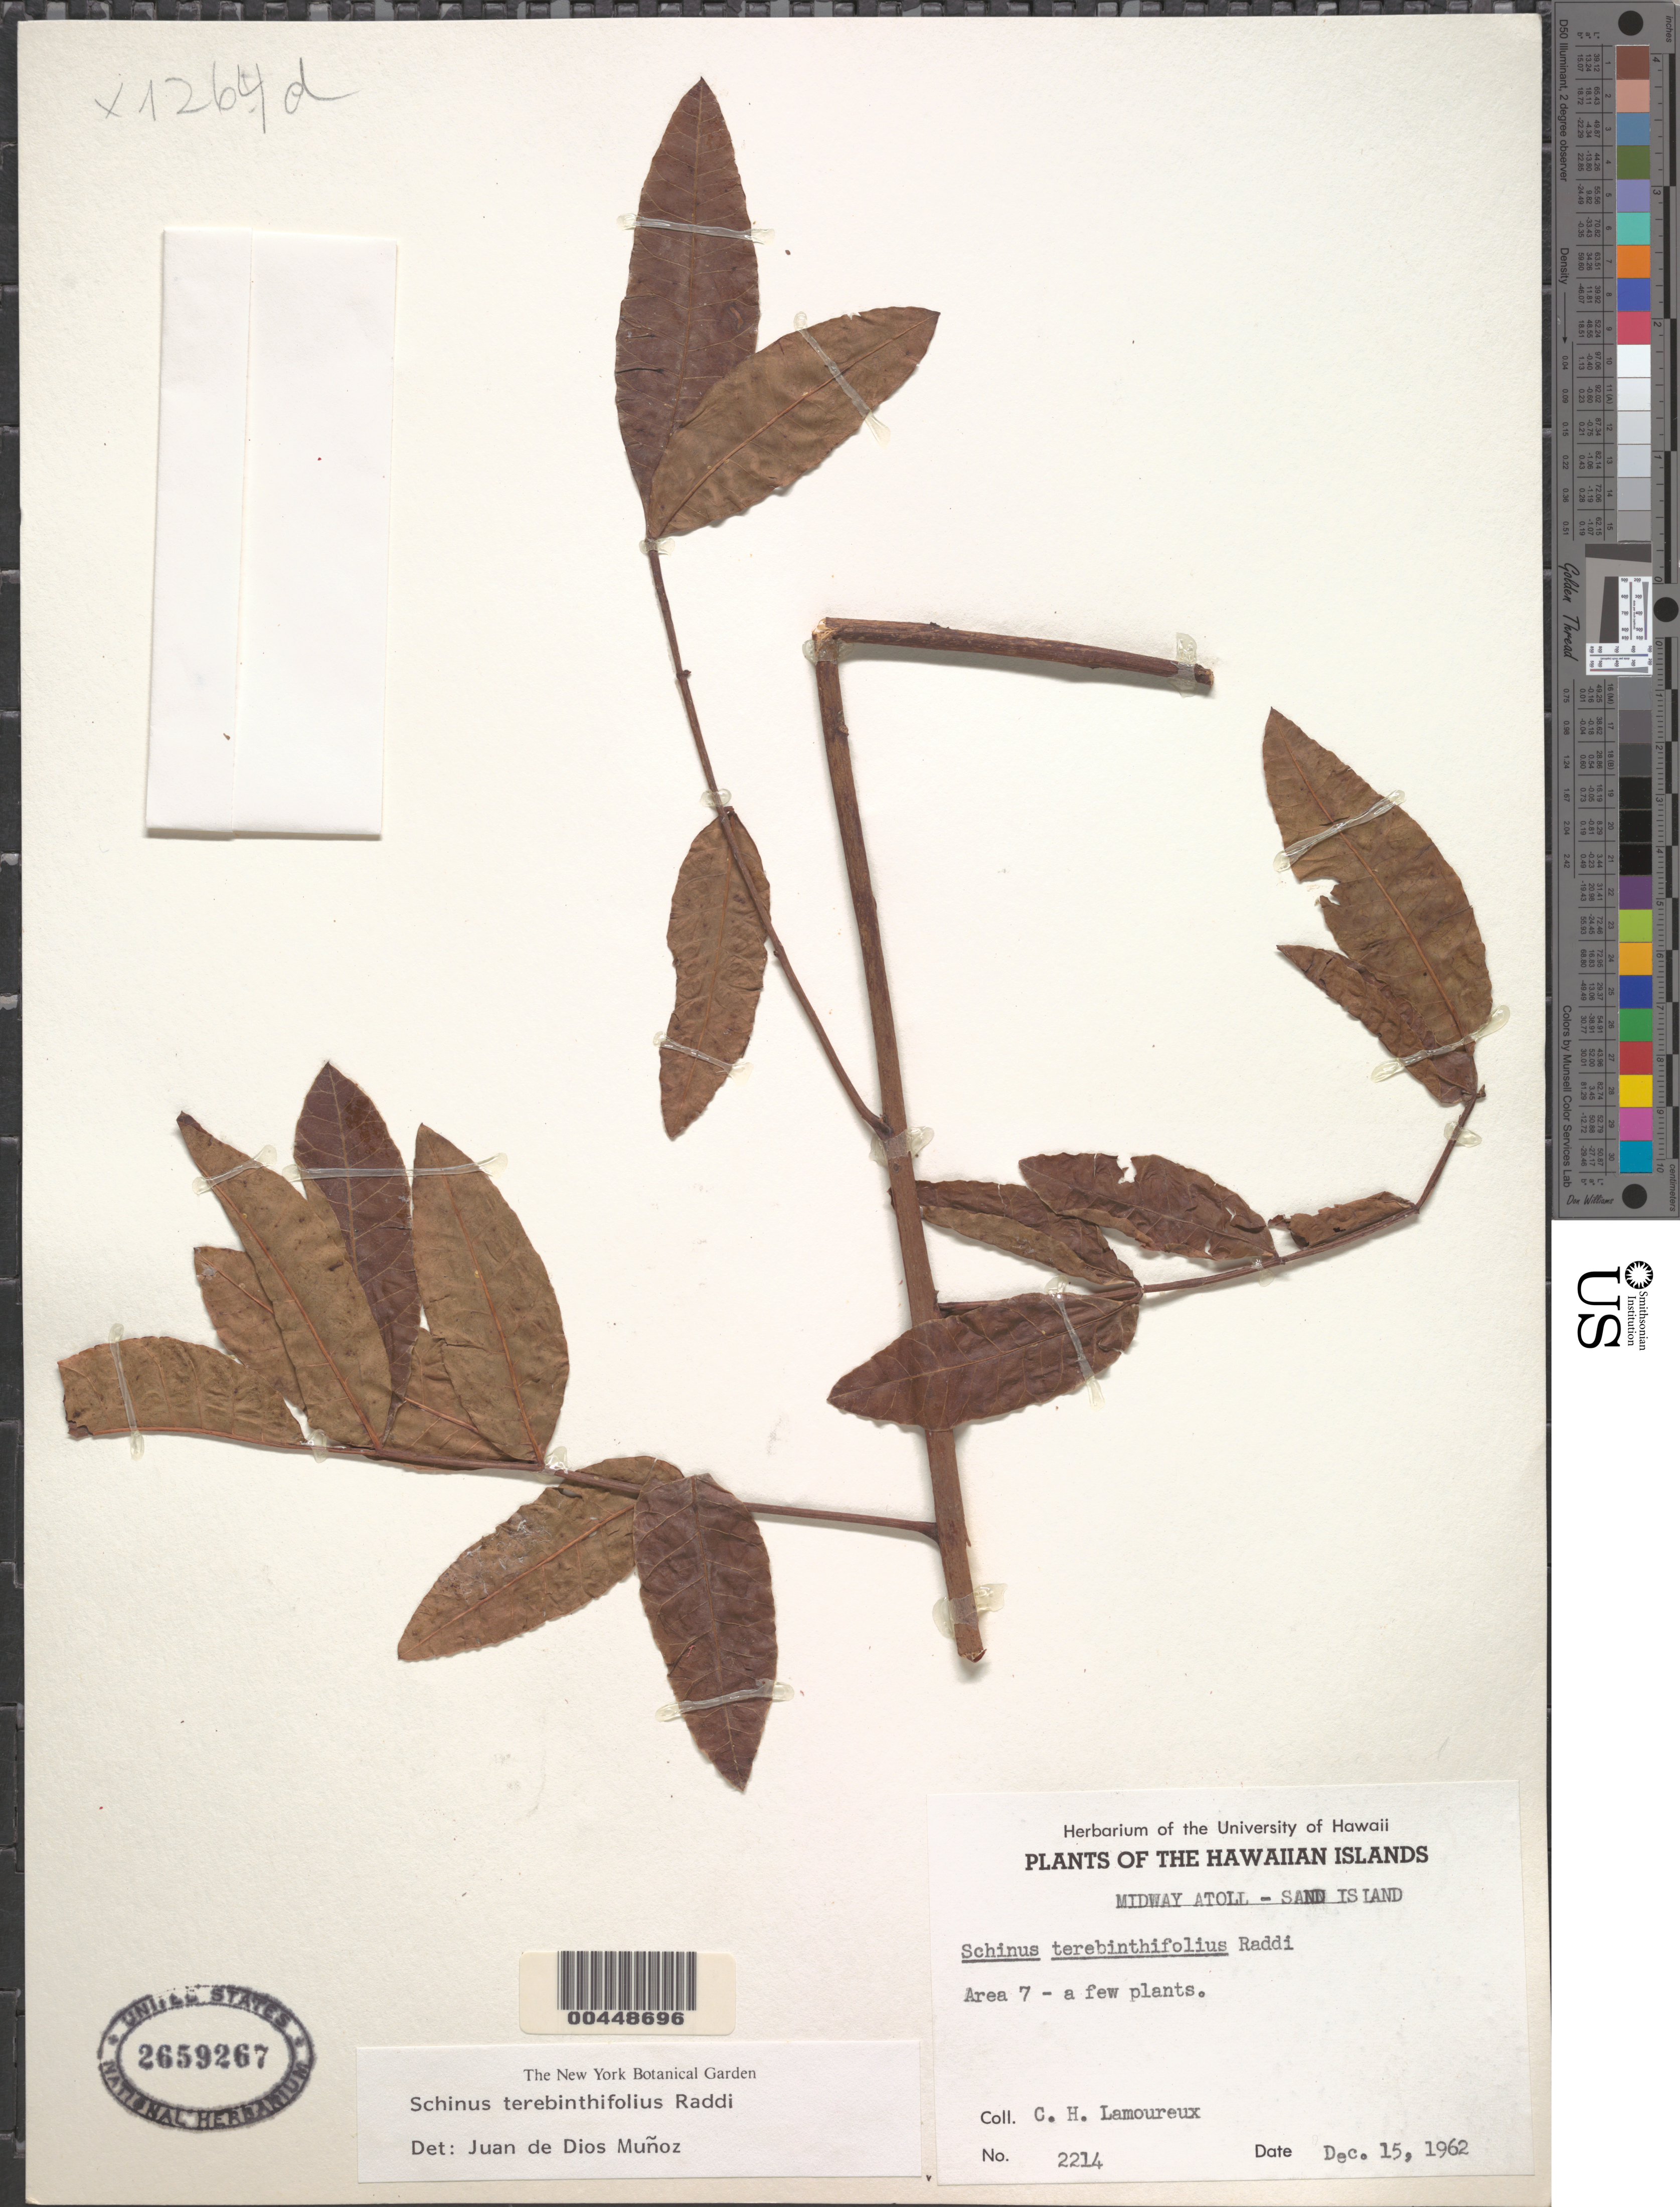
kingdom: Plantae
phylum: Tracheophyta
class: Magnoliopsida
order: Sapindales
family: Anacardiaceae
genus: Schinus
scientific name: Schinus terebinthifolia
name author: Raddi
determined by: De Munoz, J. Dios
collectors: C. H. Lamoureux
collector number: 2214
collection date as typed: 15 Dec 1962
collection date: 1962-12-15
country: U.S. Administered Pacific Islands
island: Midway Atoll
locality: Area 7, Sand Islet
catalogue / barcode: US 2659267